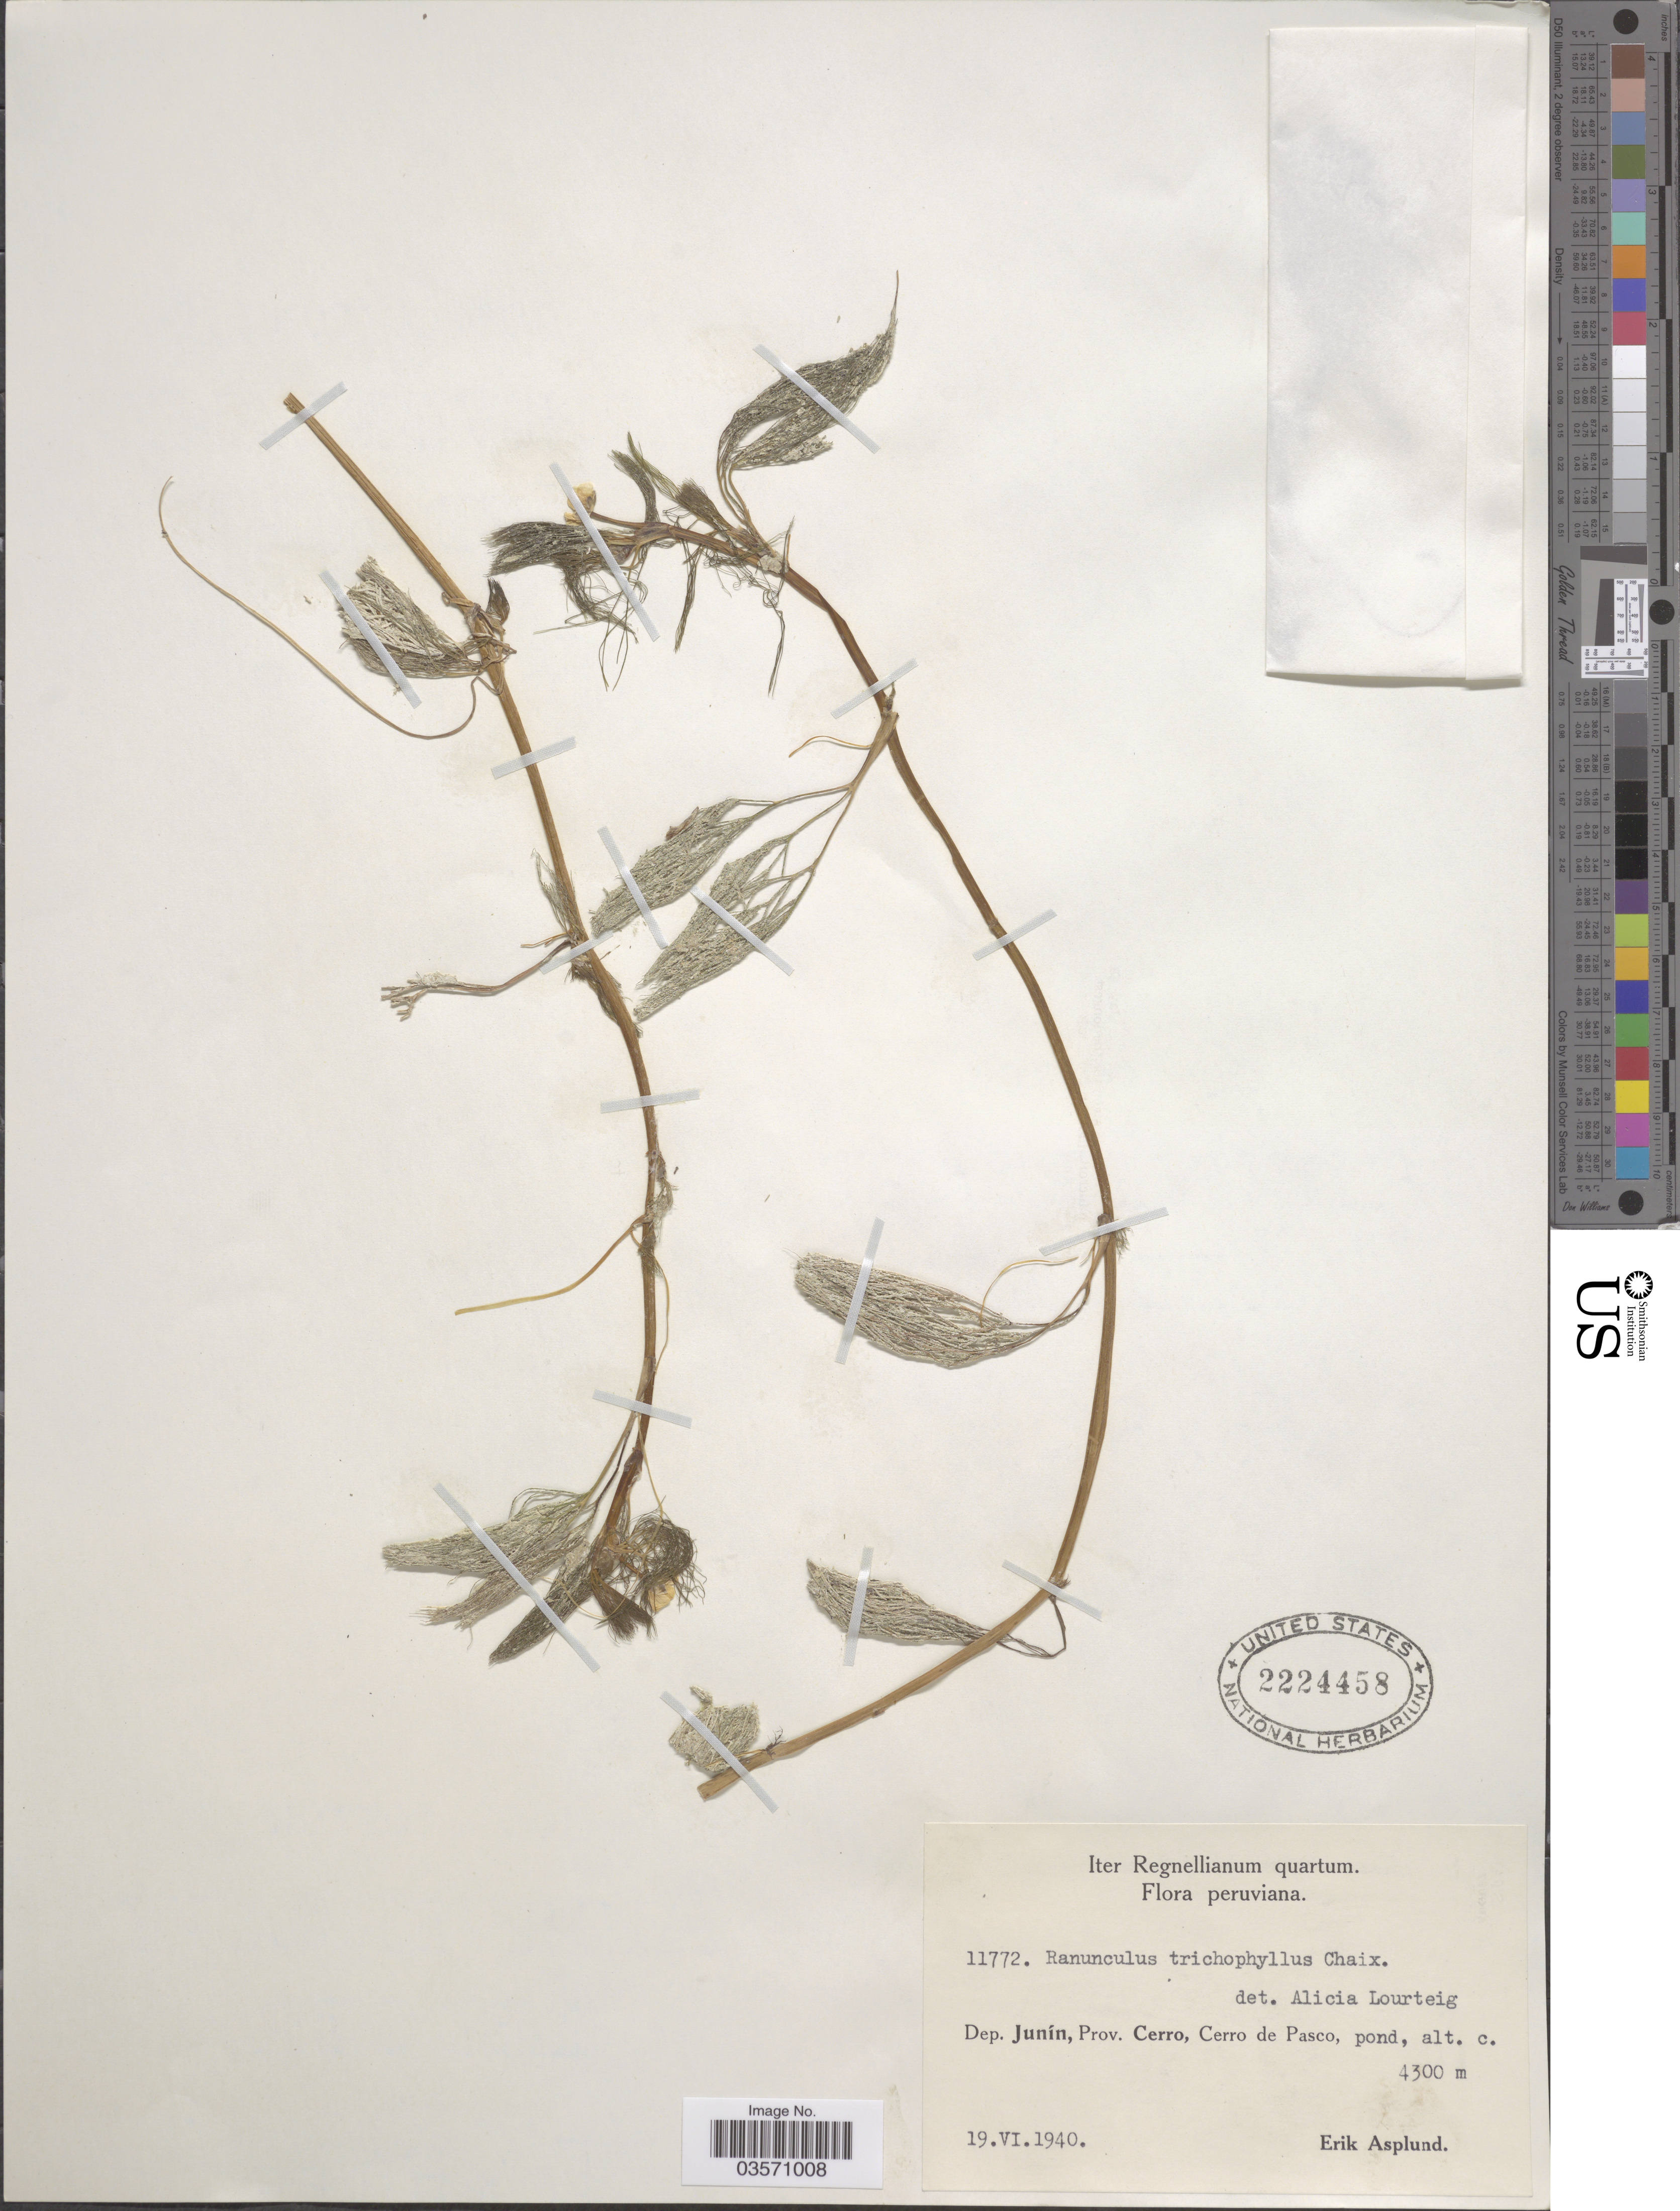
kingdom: Plantae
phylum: Tracheophyta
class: Magnoliopsida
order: Ranunculales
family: Ranunculaceae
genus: Ranunculus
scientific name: Ranunculus trichophyllus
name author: Chaix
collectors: E. Asplund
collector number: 11772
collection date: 1940-06-19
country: Peru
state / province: Junín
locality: Dep. Junín, Prov. Cerro, Cerro de Pasco.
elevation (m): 4300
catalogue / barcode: US 2224458